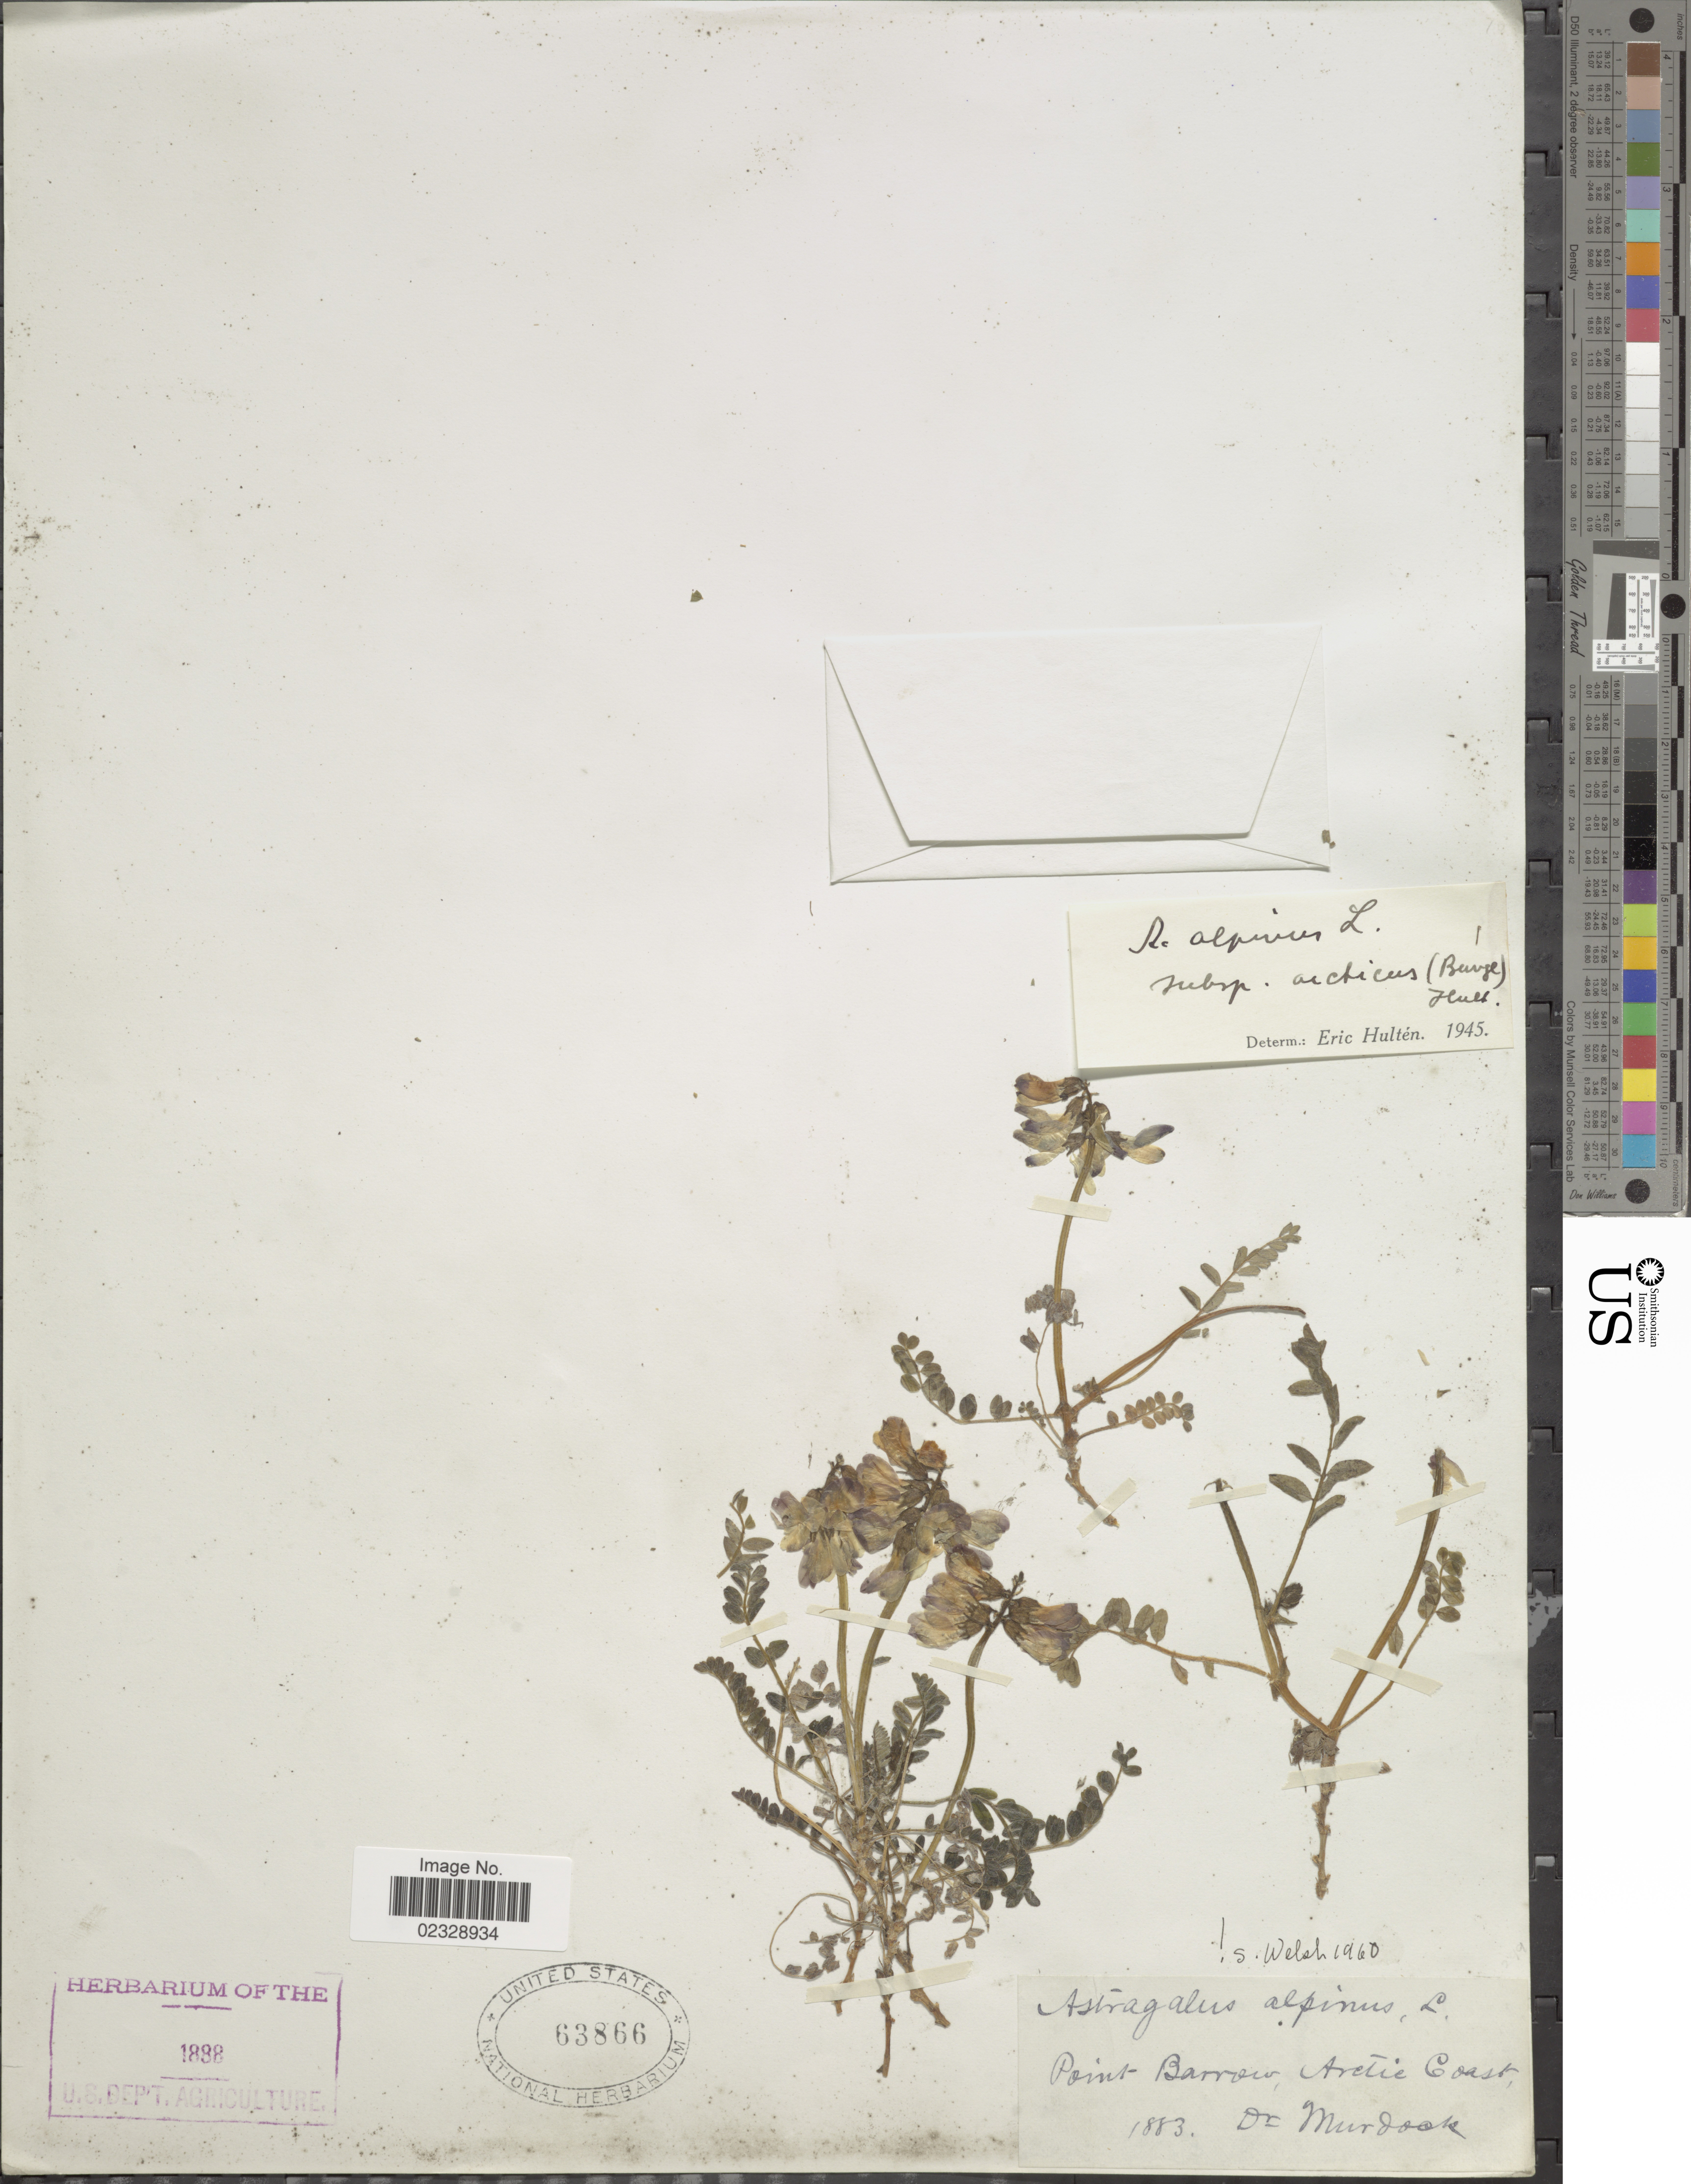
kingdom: Plantae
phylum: Tracheophyta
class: Magnoliopsida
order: Fabales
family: Fabaceae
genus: Astragalus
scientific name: Astragalus alpinus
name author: L.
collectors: -. Murdock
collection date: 1883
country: United States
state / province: Alaska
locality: Point Barrow, Arctic Coast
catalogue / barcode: US 63866